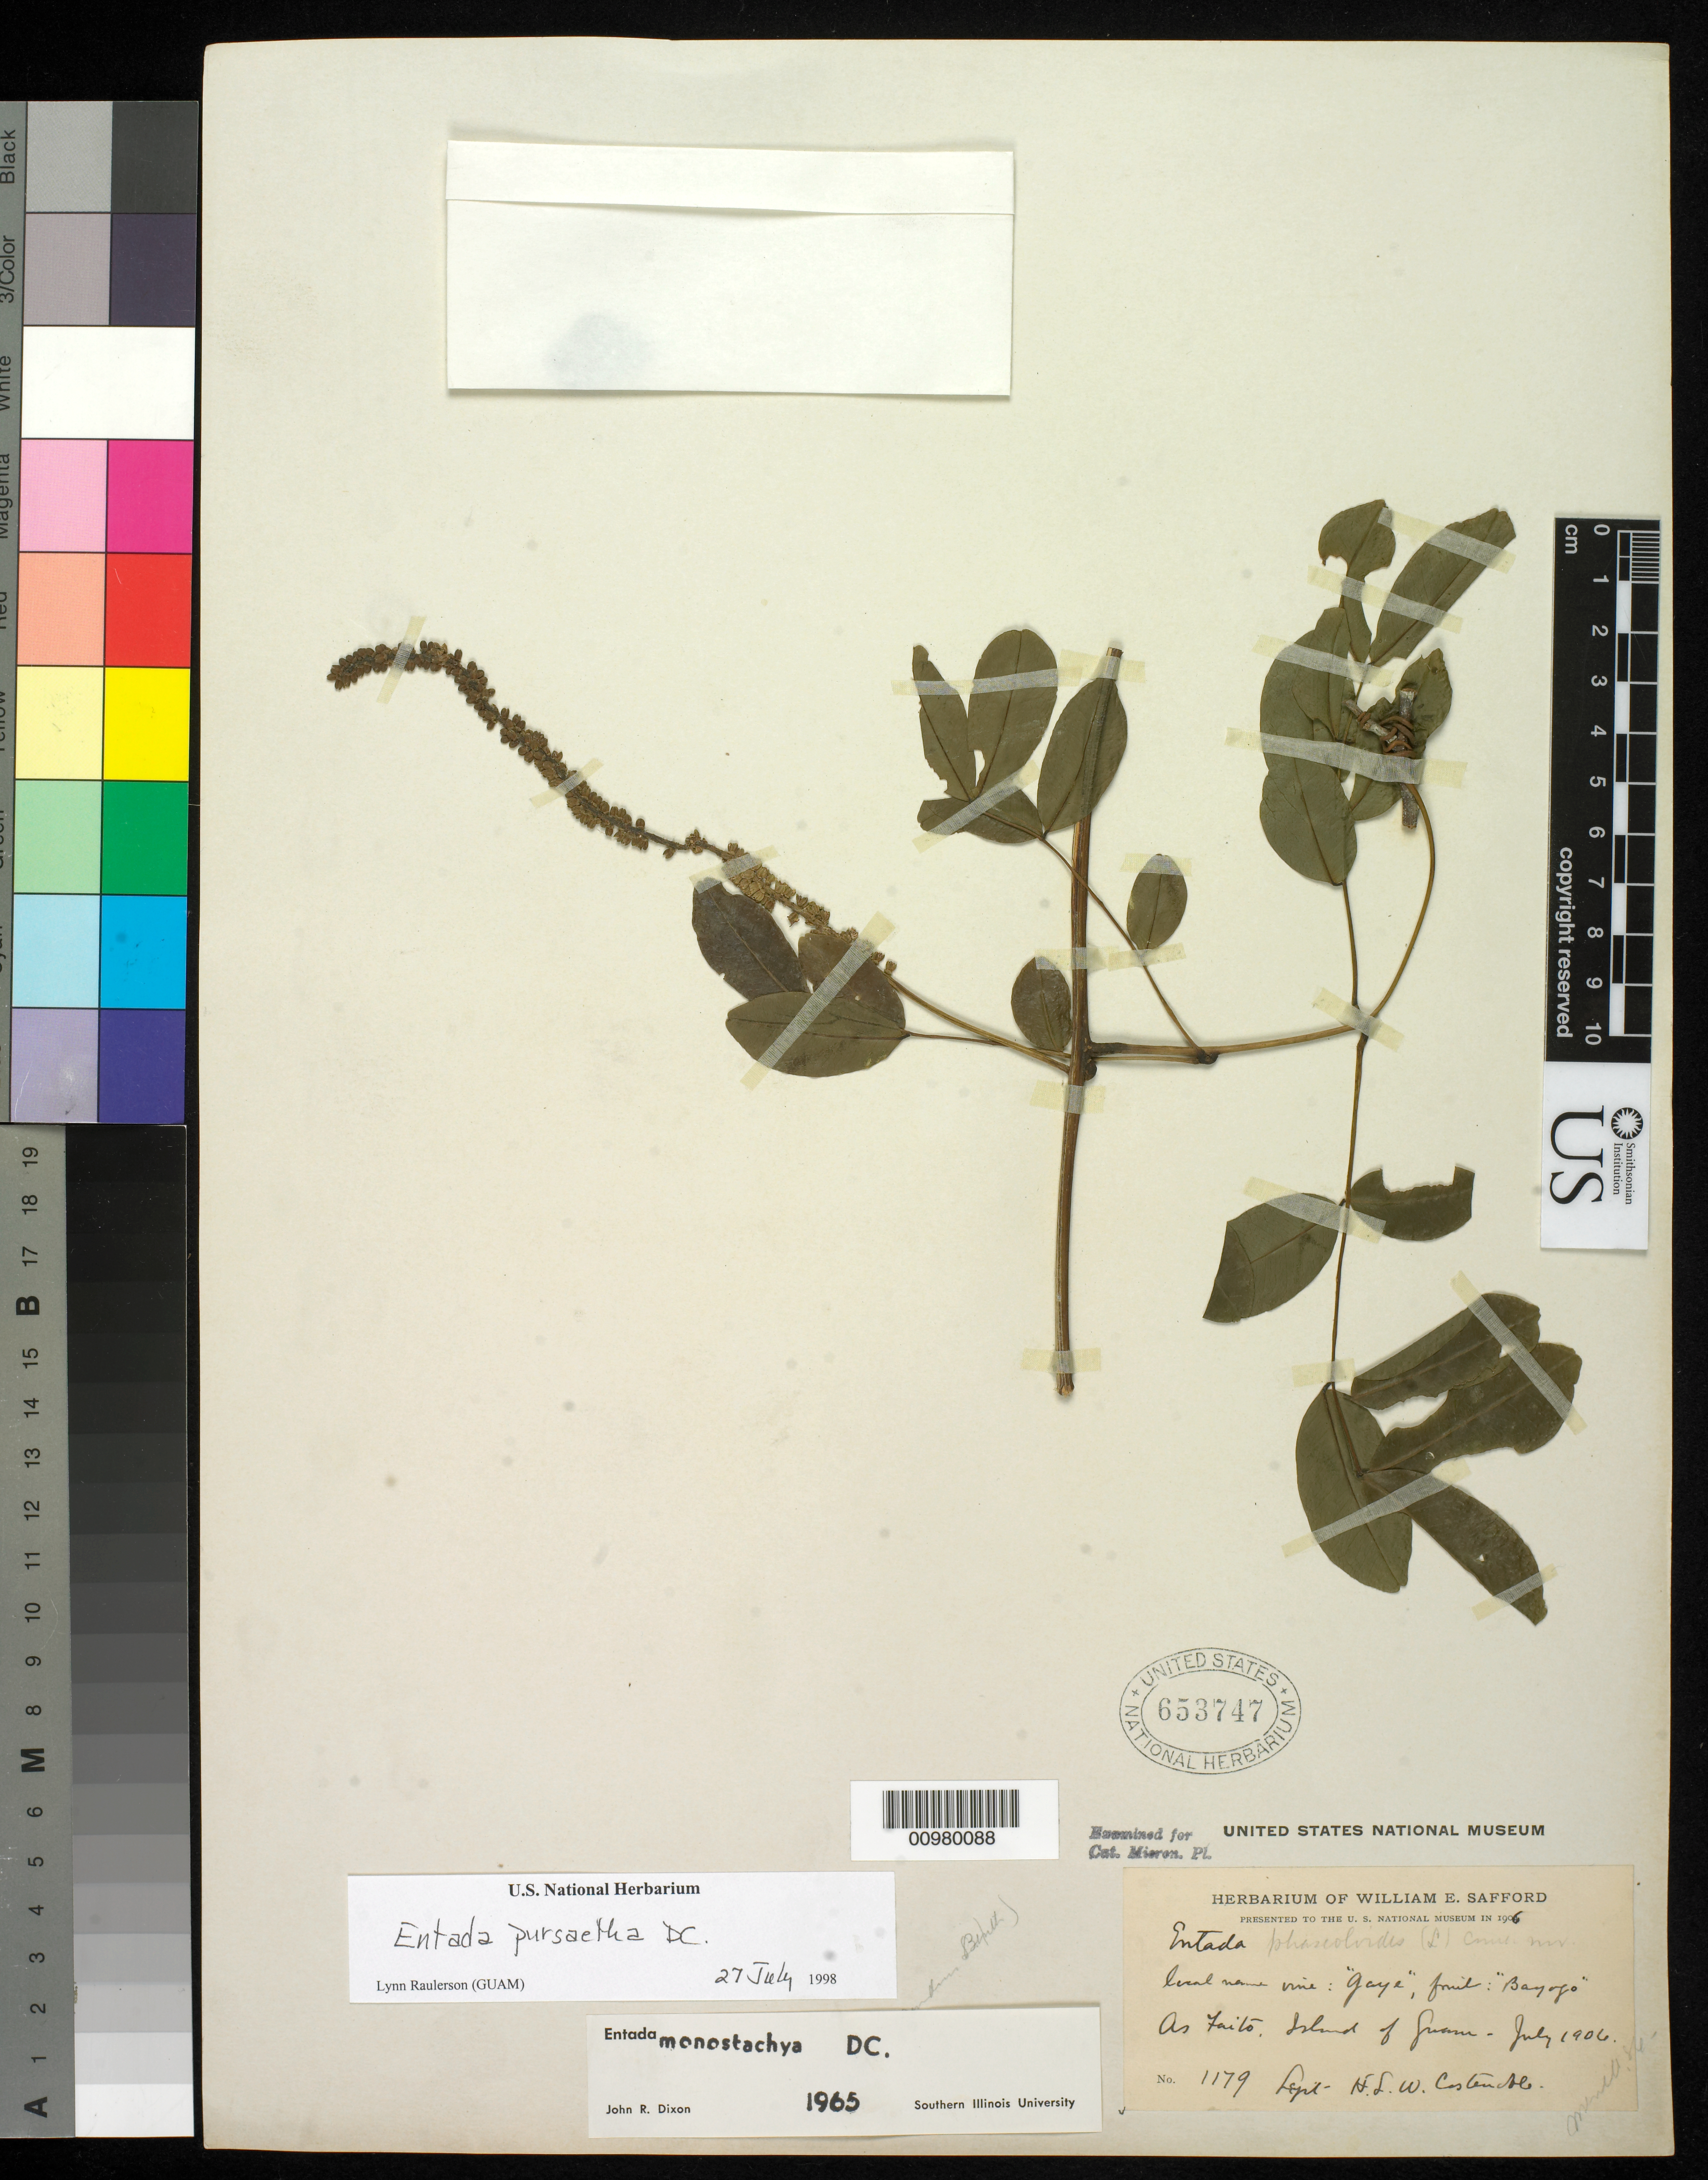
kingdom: Plantae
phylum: Tracheophyta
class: Magnoliopsida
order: Fabales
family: Fabaceae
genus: Entada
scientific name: Entada pursaetha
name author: DC.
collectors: H. Costenoble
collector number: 1179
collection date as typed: Jul 1906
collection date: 1906-07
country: Guam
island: Guam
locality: Faito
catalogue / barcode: US 653747